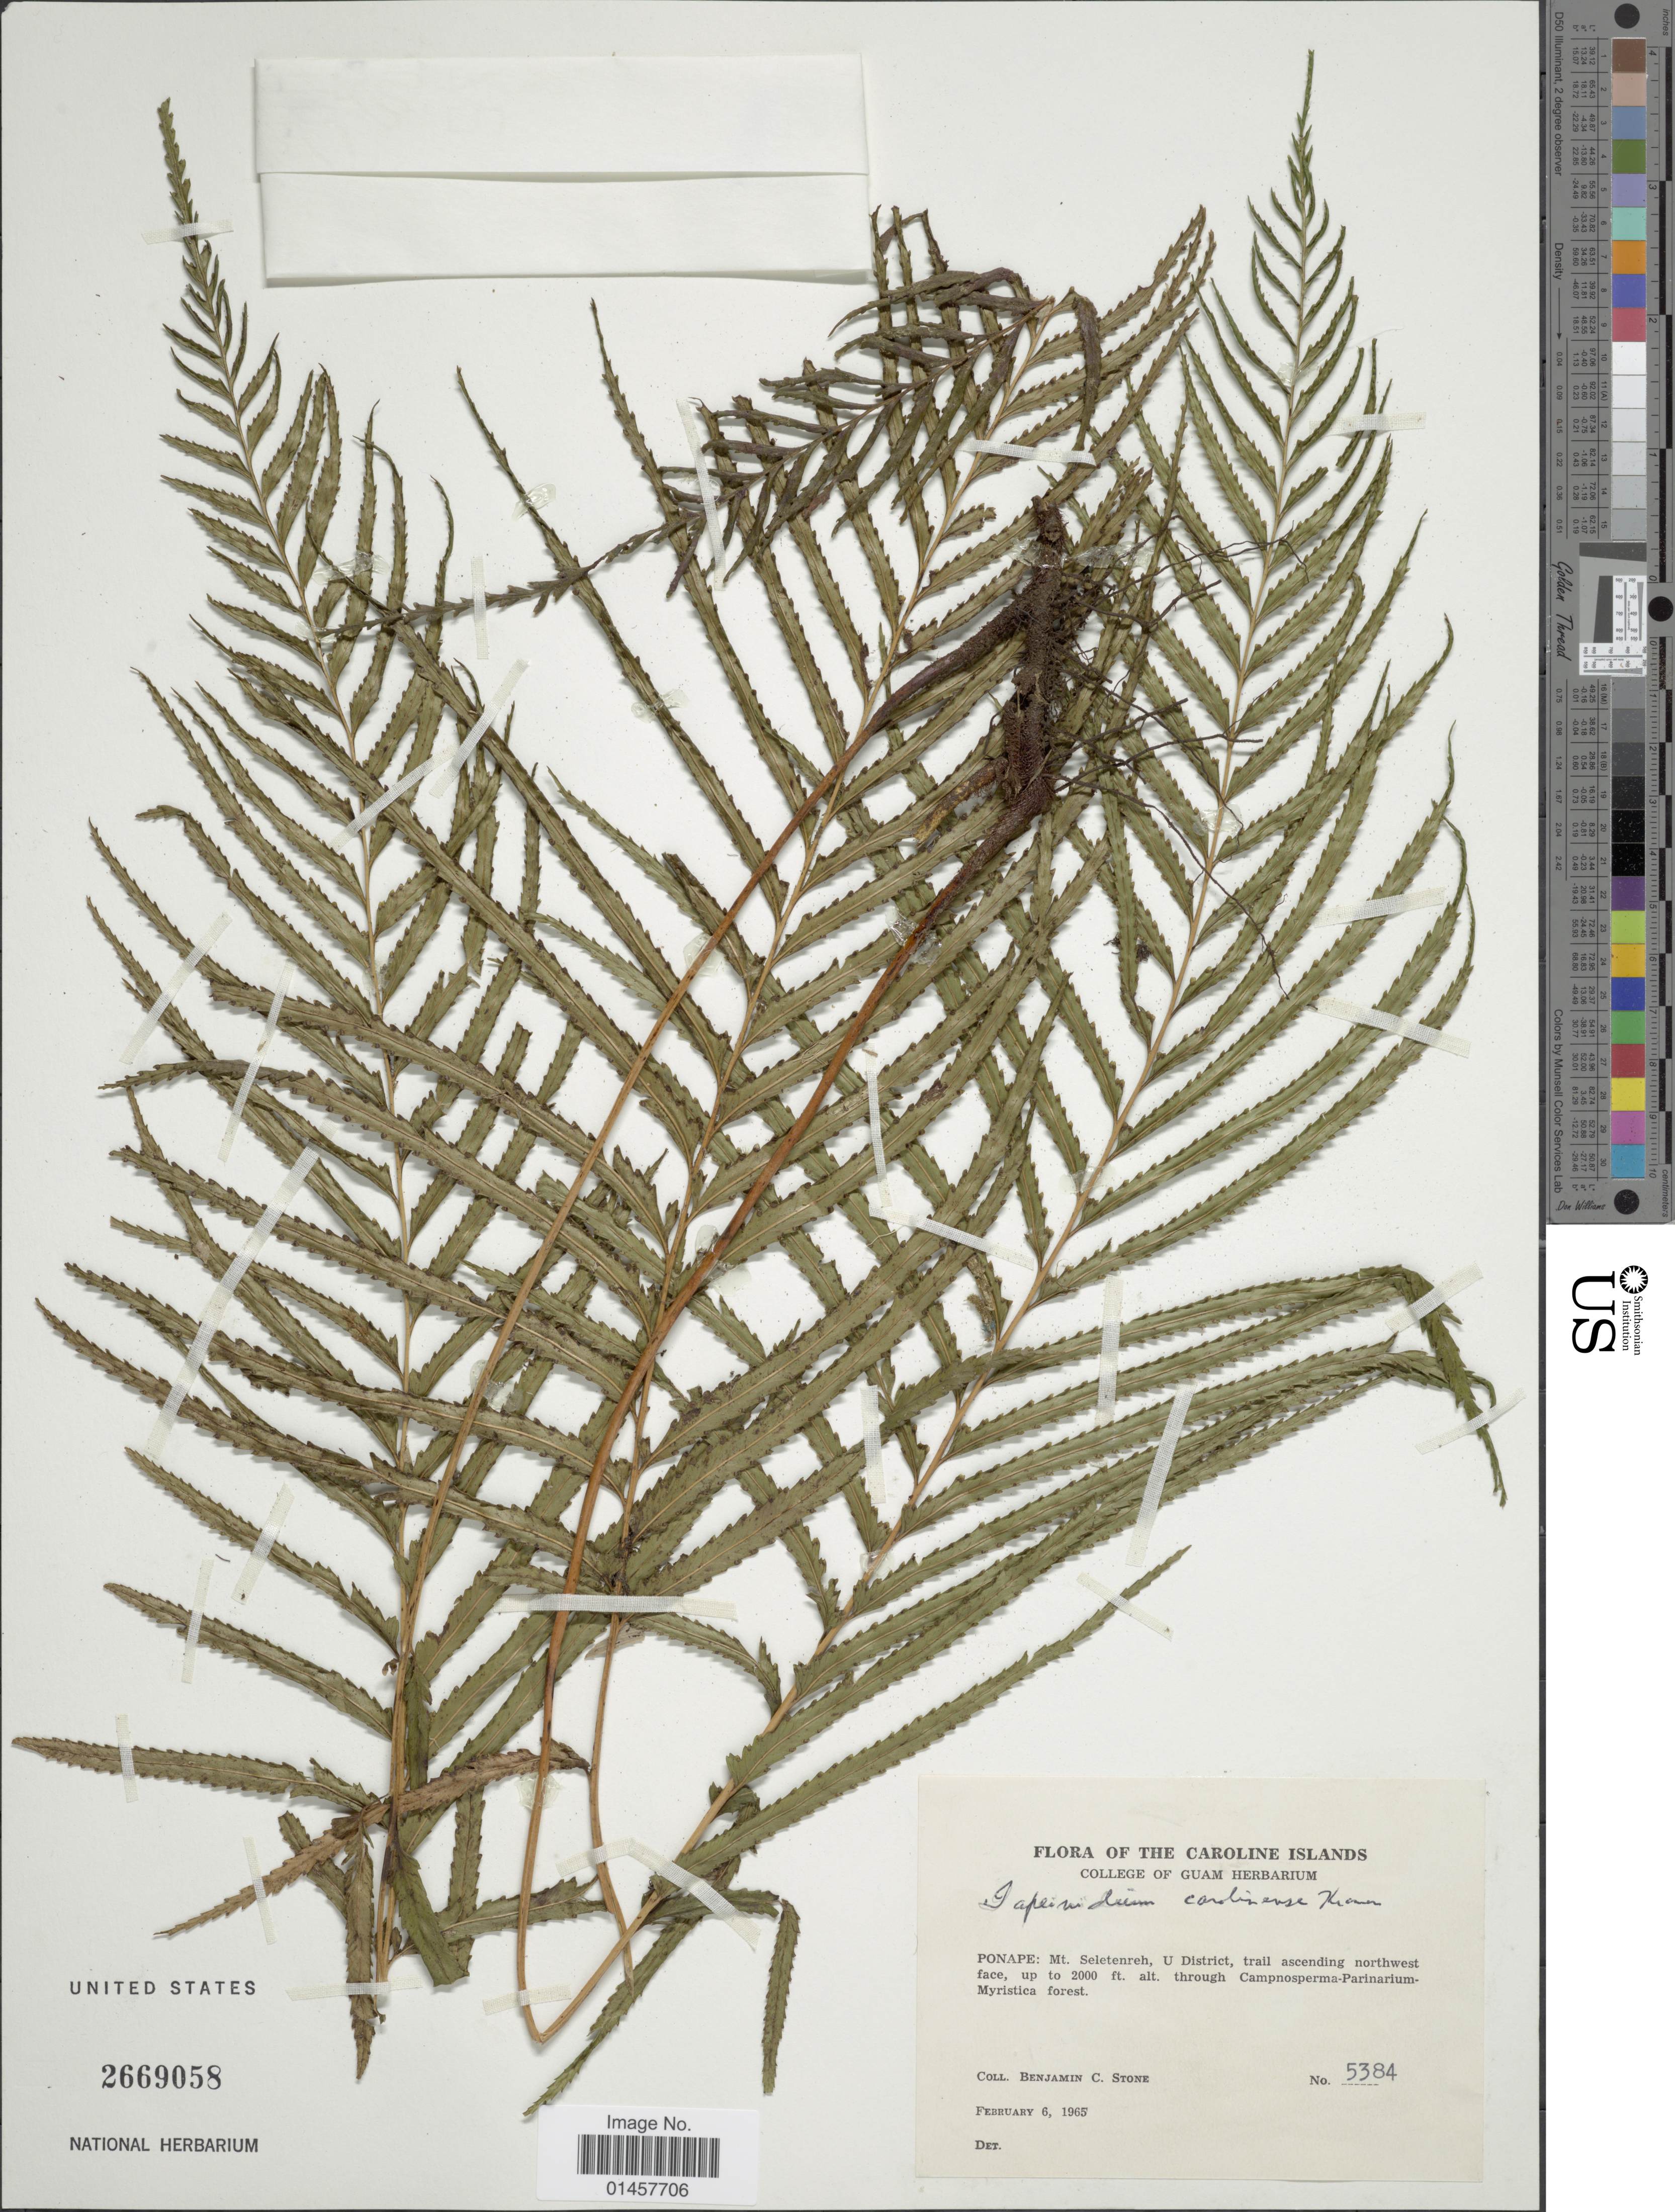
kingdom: Plantae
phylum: Tracheophyta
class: Polypodiopsida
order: Polypodiales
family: Lindsaeaceae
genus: Tapeinidium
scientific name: Tapeinidium carolinense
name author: K.U. Kramer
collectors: B. C. Stone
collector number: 5384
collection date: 1965-02-06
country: Micronesia, Federated States of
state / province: Pohnpei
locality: Caroline Islands, Ponape: mt. Seletenreh, U District, trail ascending northwest face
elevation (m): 610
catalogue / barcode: US 2669058